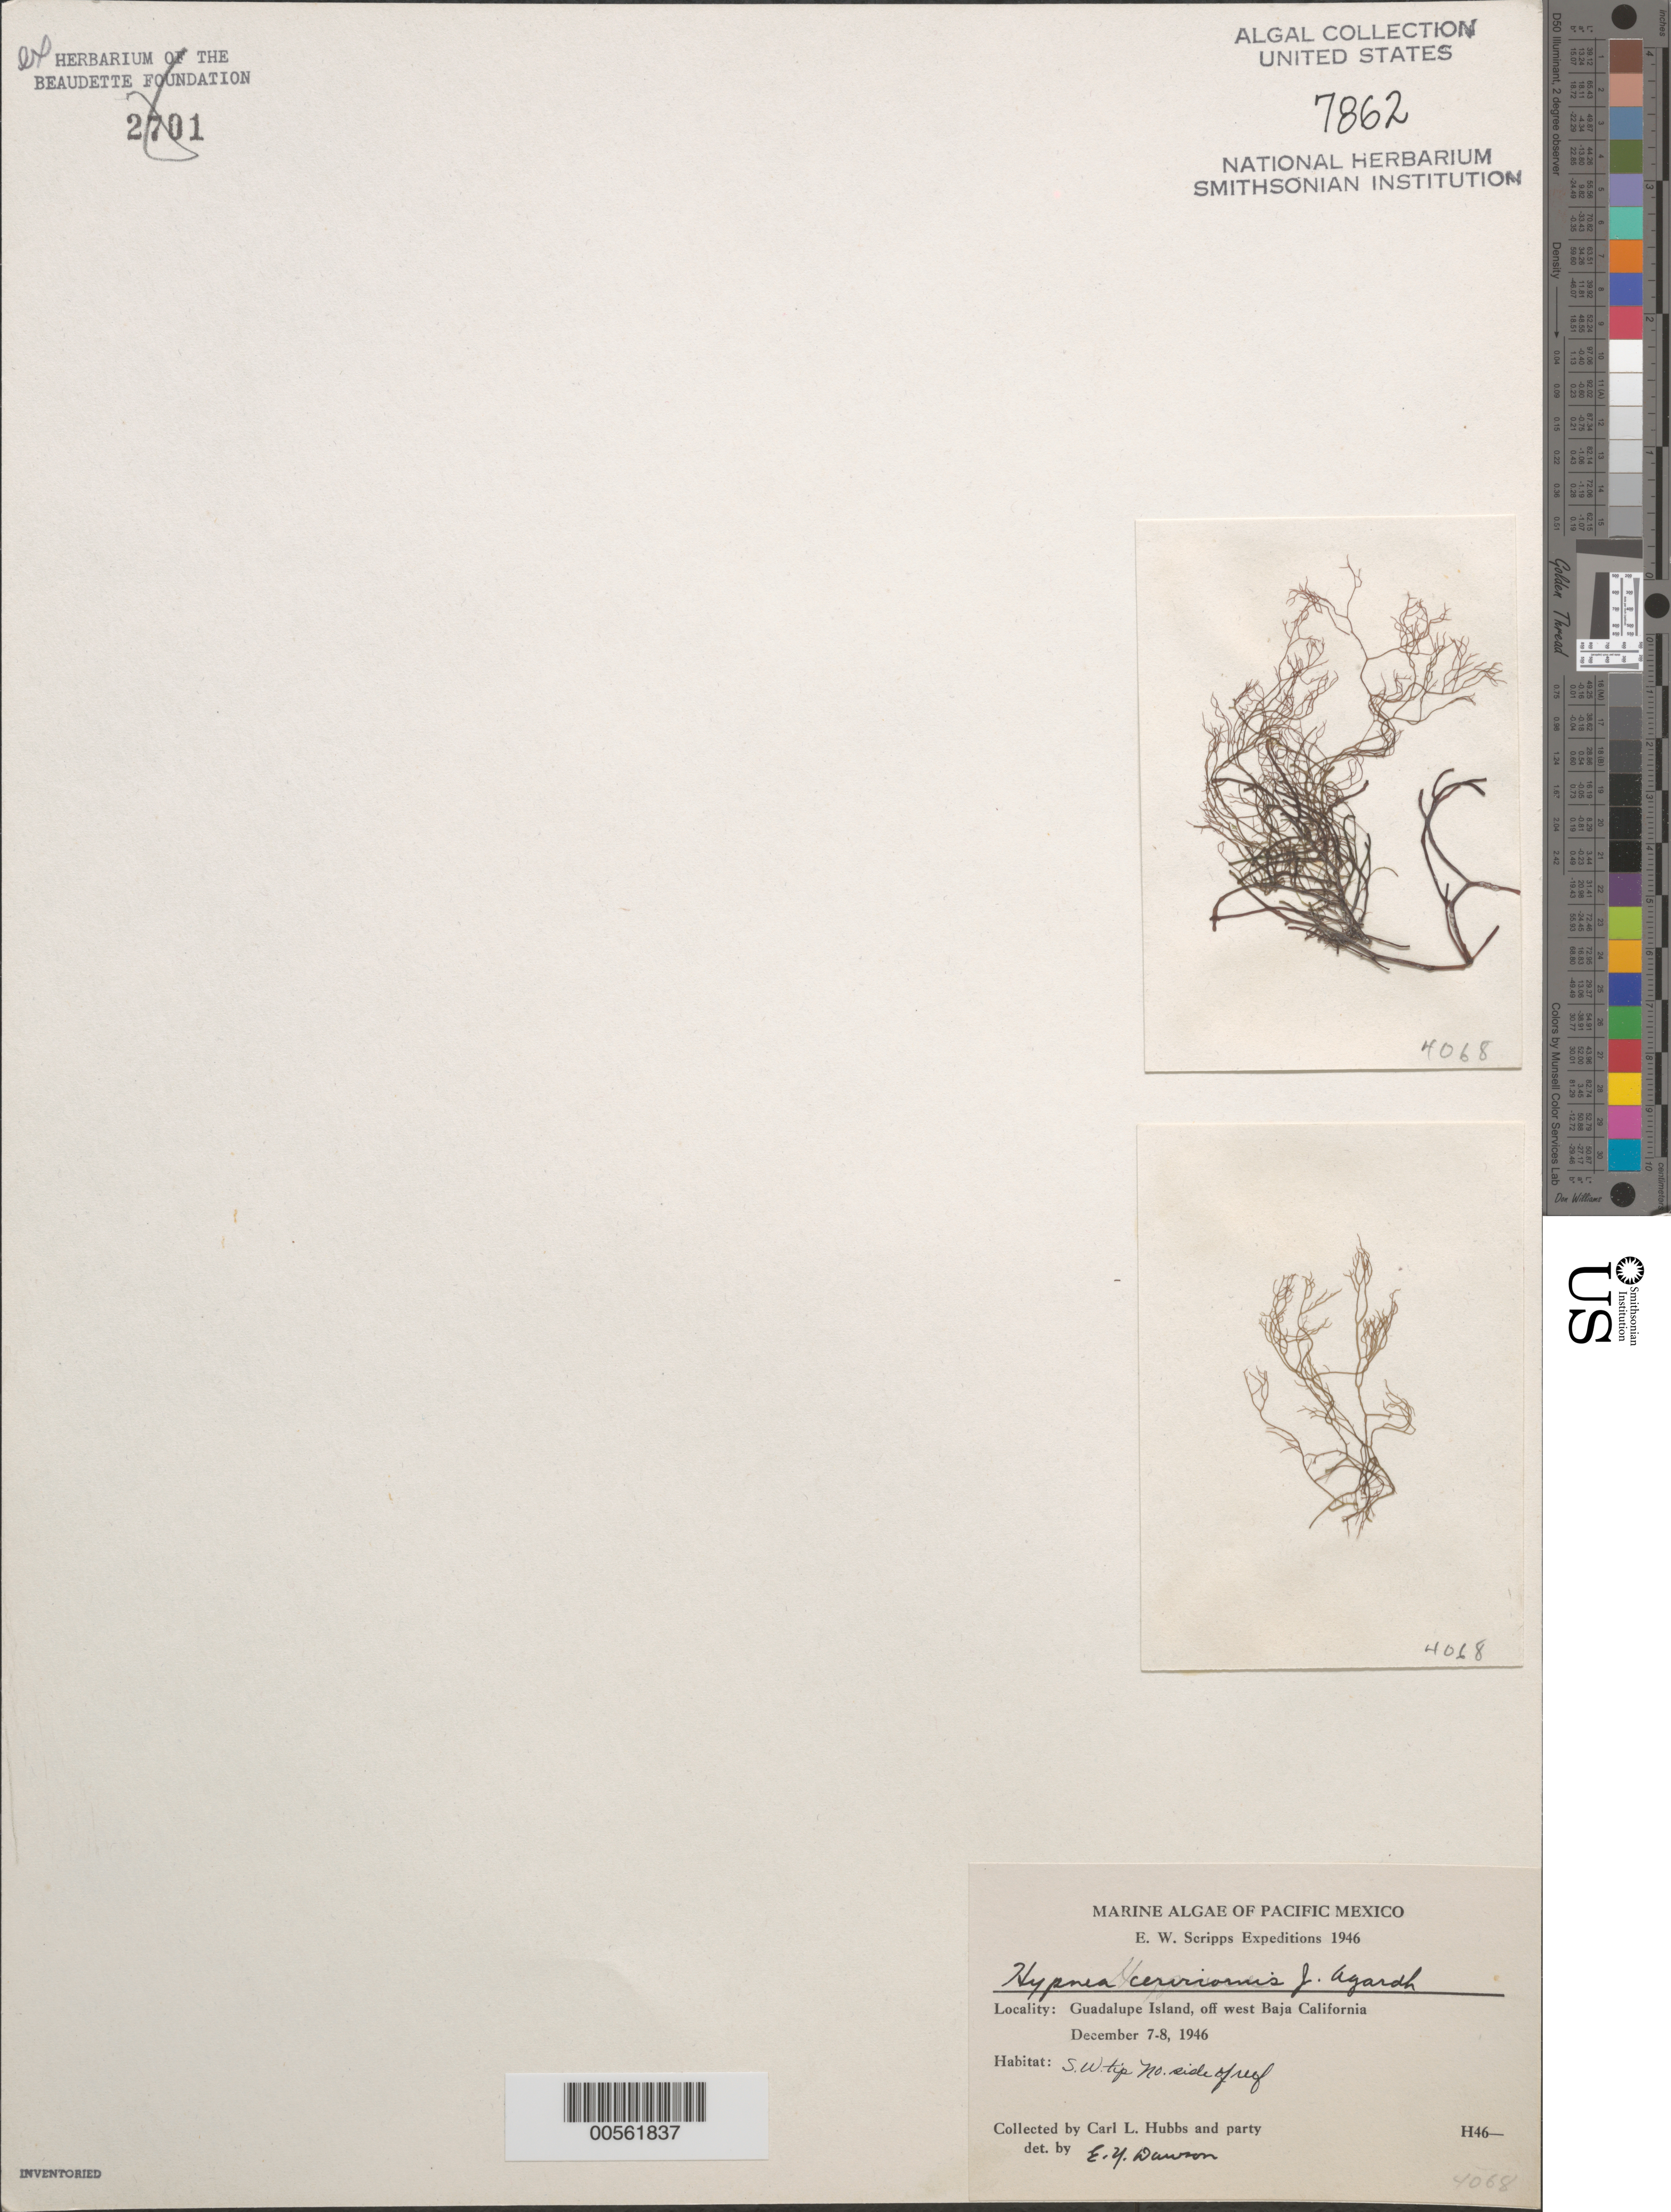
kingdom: Plantae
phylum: Rhodophyta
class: Florideophyceae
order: Gigartinales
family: Cystocloniaceae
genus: Hypnea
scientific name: Hypnea cervicornis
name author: J. Agardh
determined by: Dawson, E. Y.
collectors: C. Hubbs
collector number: EYD 4068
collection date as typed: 07 Dec 1946 to 08 Dec 1946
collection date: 1946-12-07/1946-12-08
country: Mexico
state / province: Baja California Norte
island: Isla Guadalupe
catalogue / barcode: US 7862